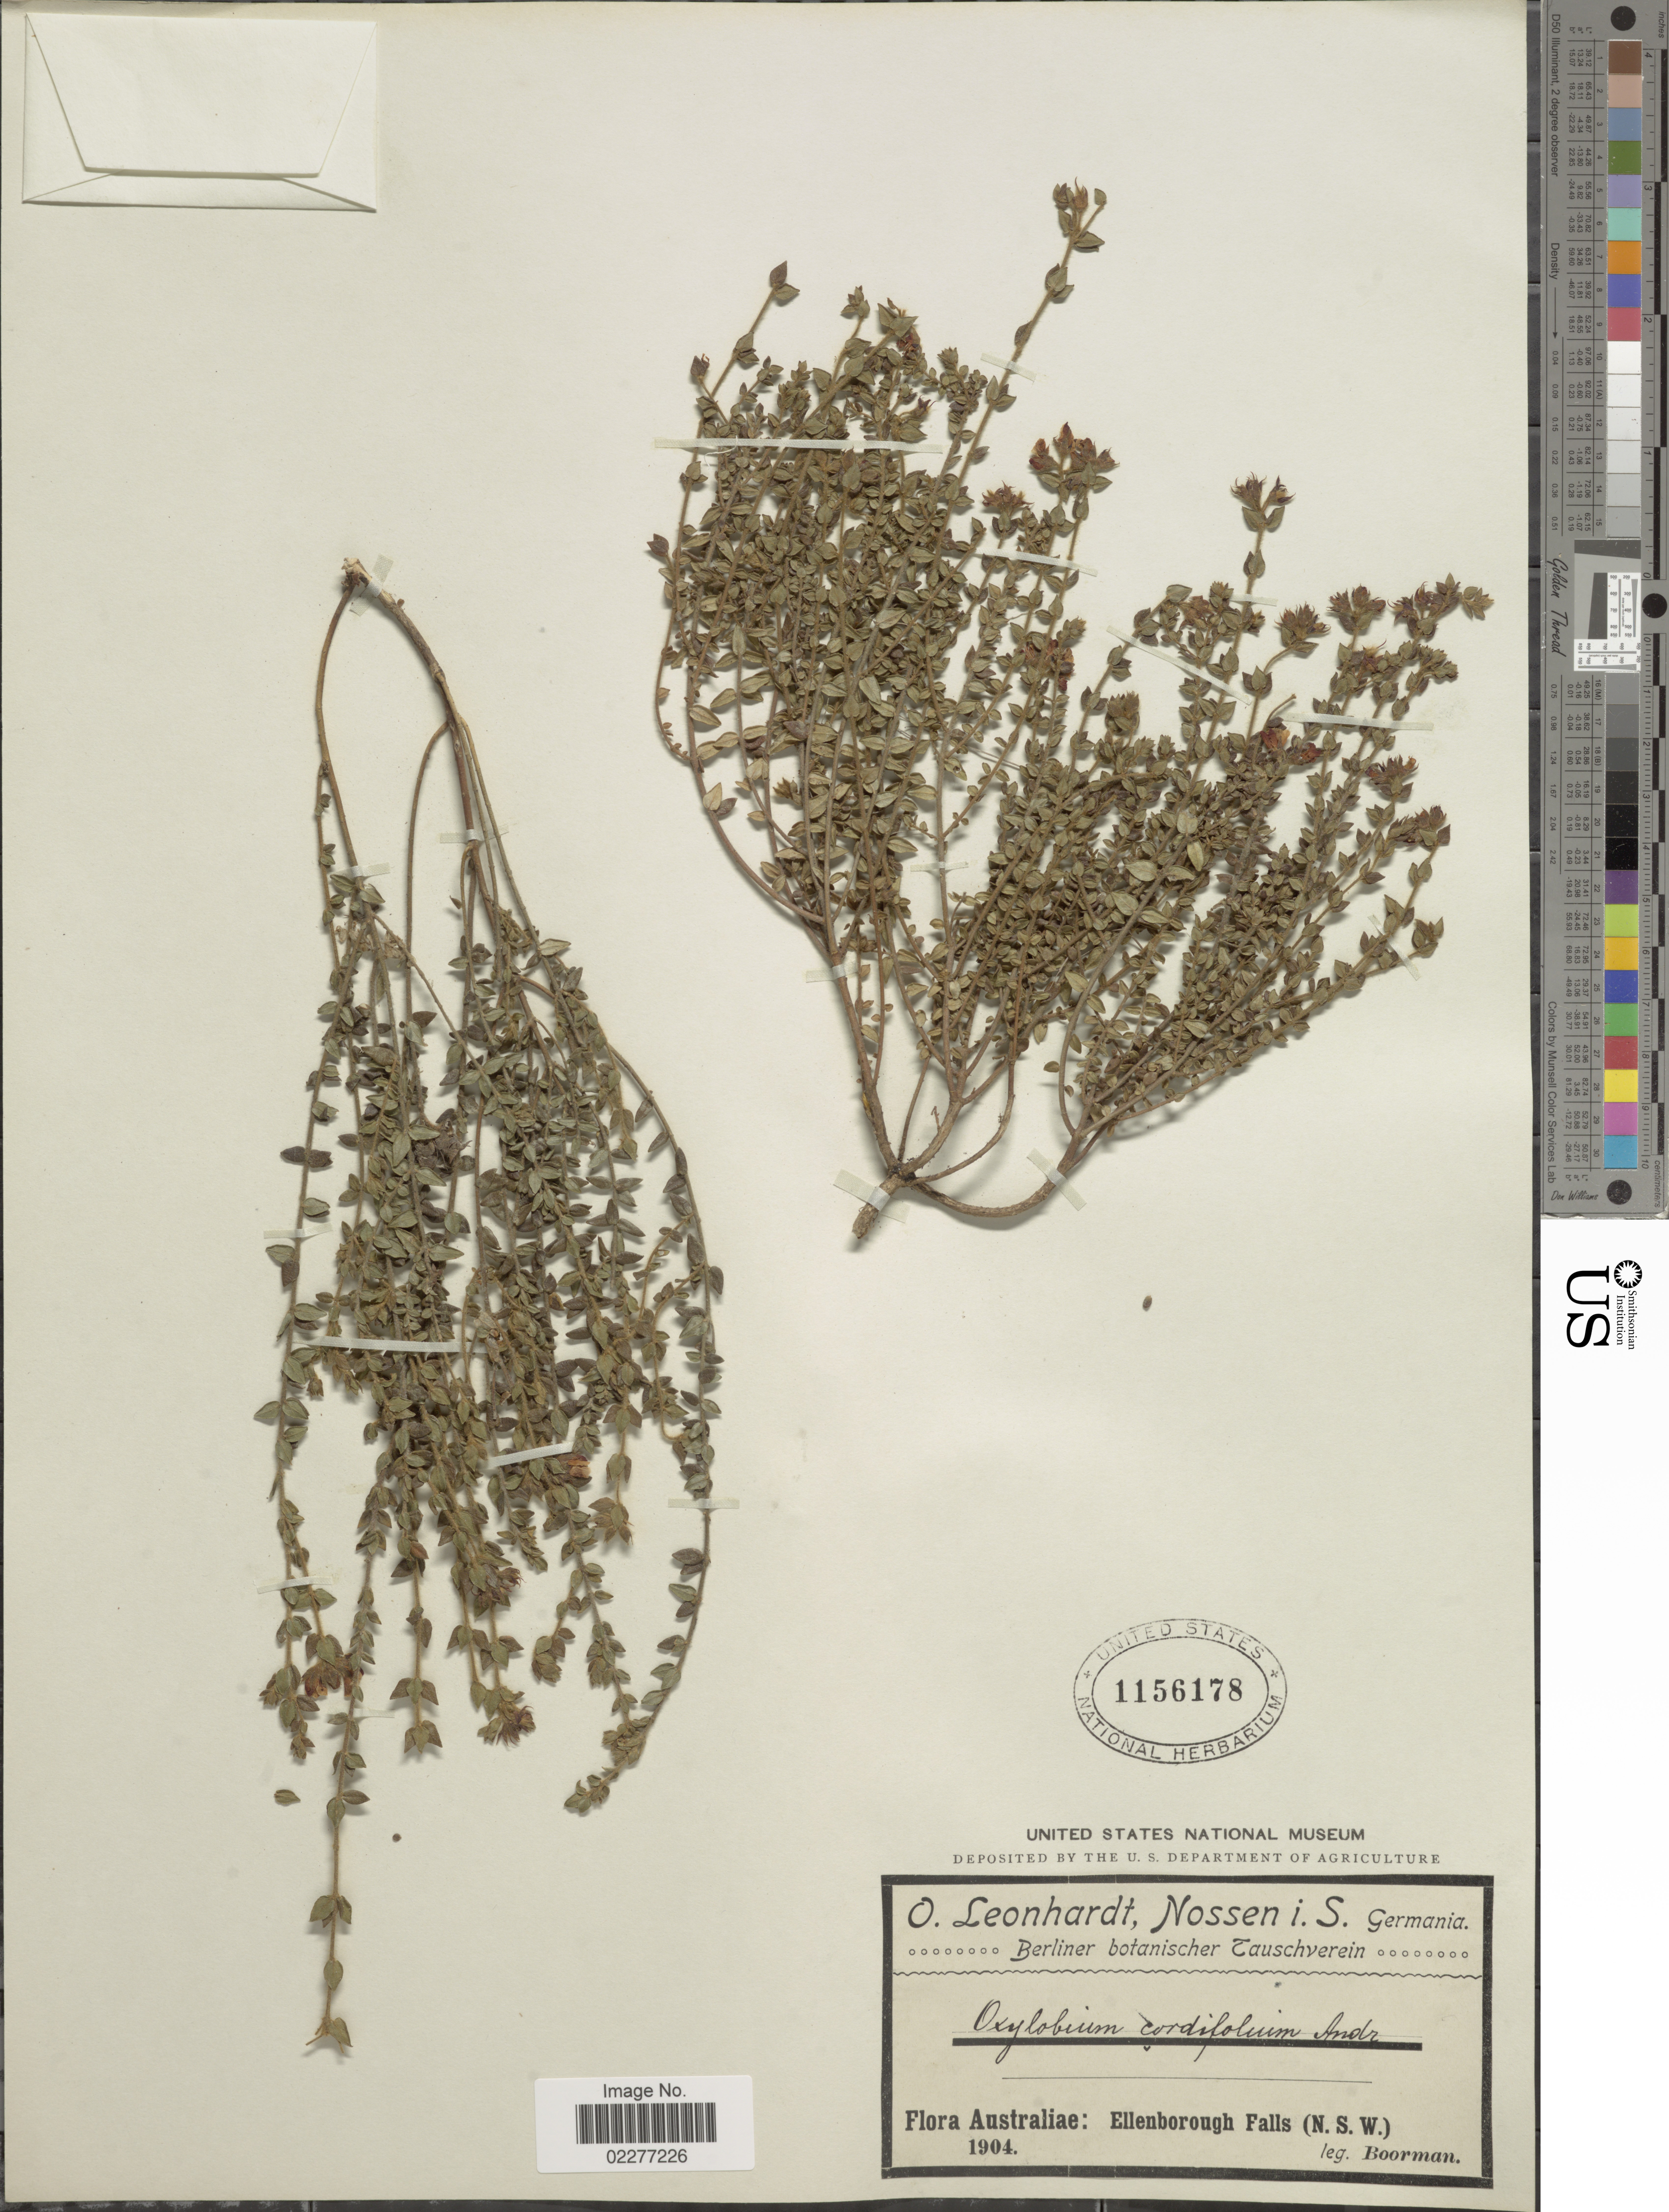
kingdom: Plantae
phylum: Tracheophyta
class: Magnoliopsida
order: Fabales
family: Fabaceae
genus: Oxylobium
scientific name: Oxylobium cordifolium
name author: Andrews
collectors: -. Boorman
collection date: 1904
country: Australia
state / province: New South Wales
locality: Ellenborough Falls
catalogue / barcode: US 1156178